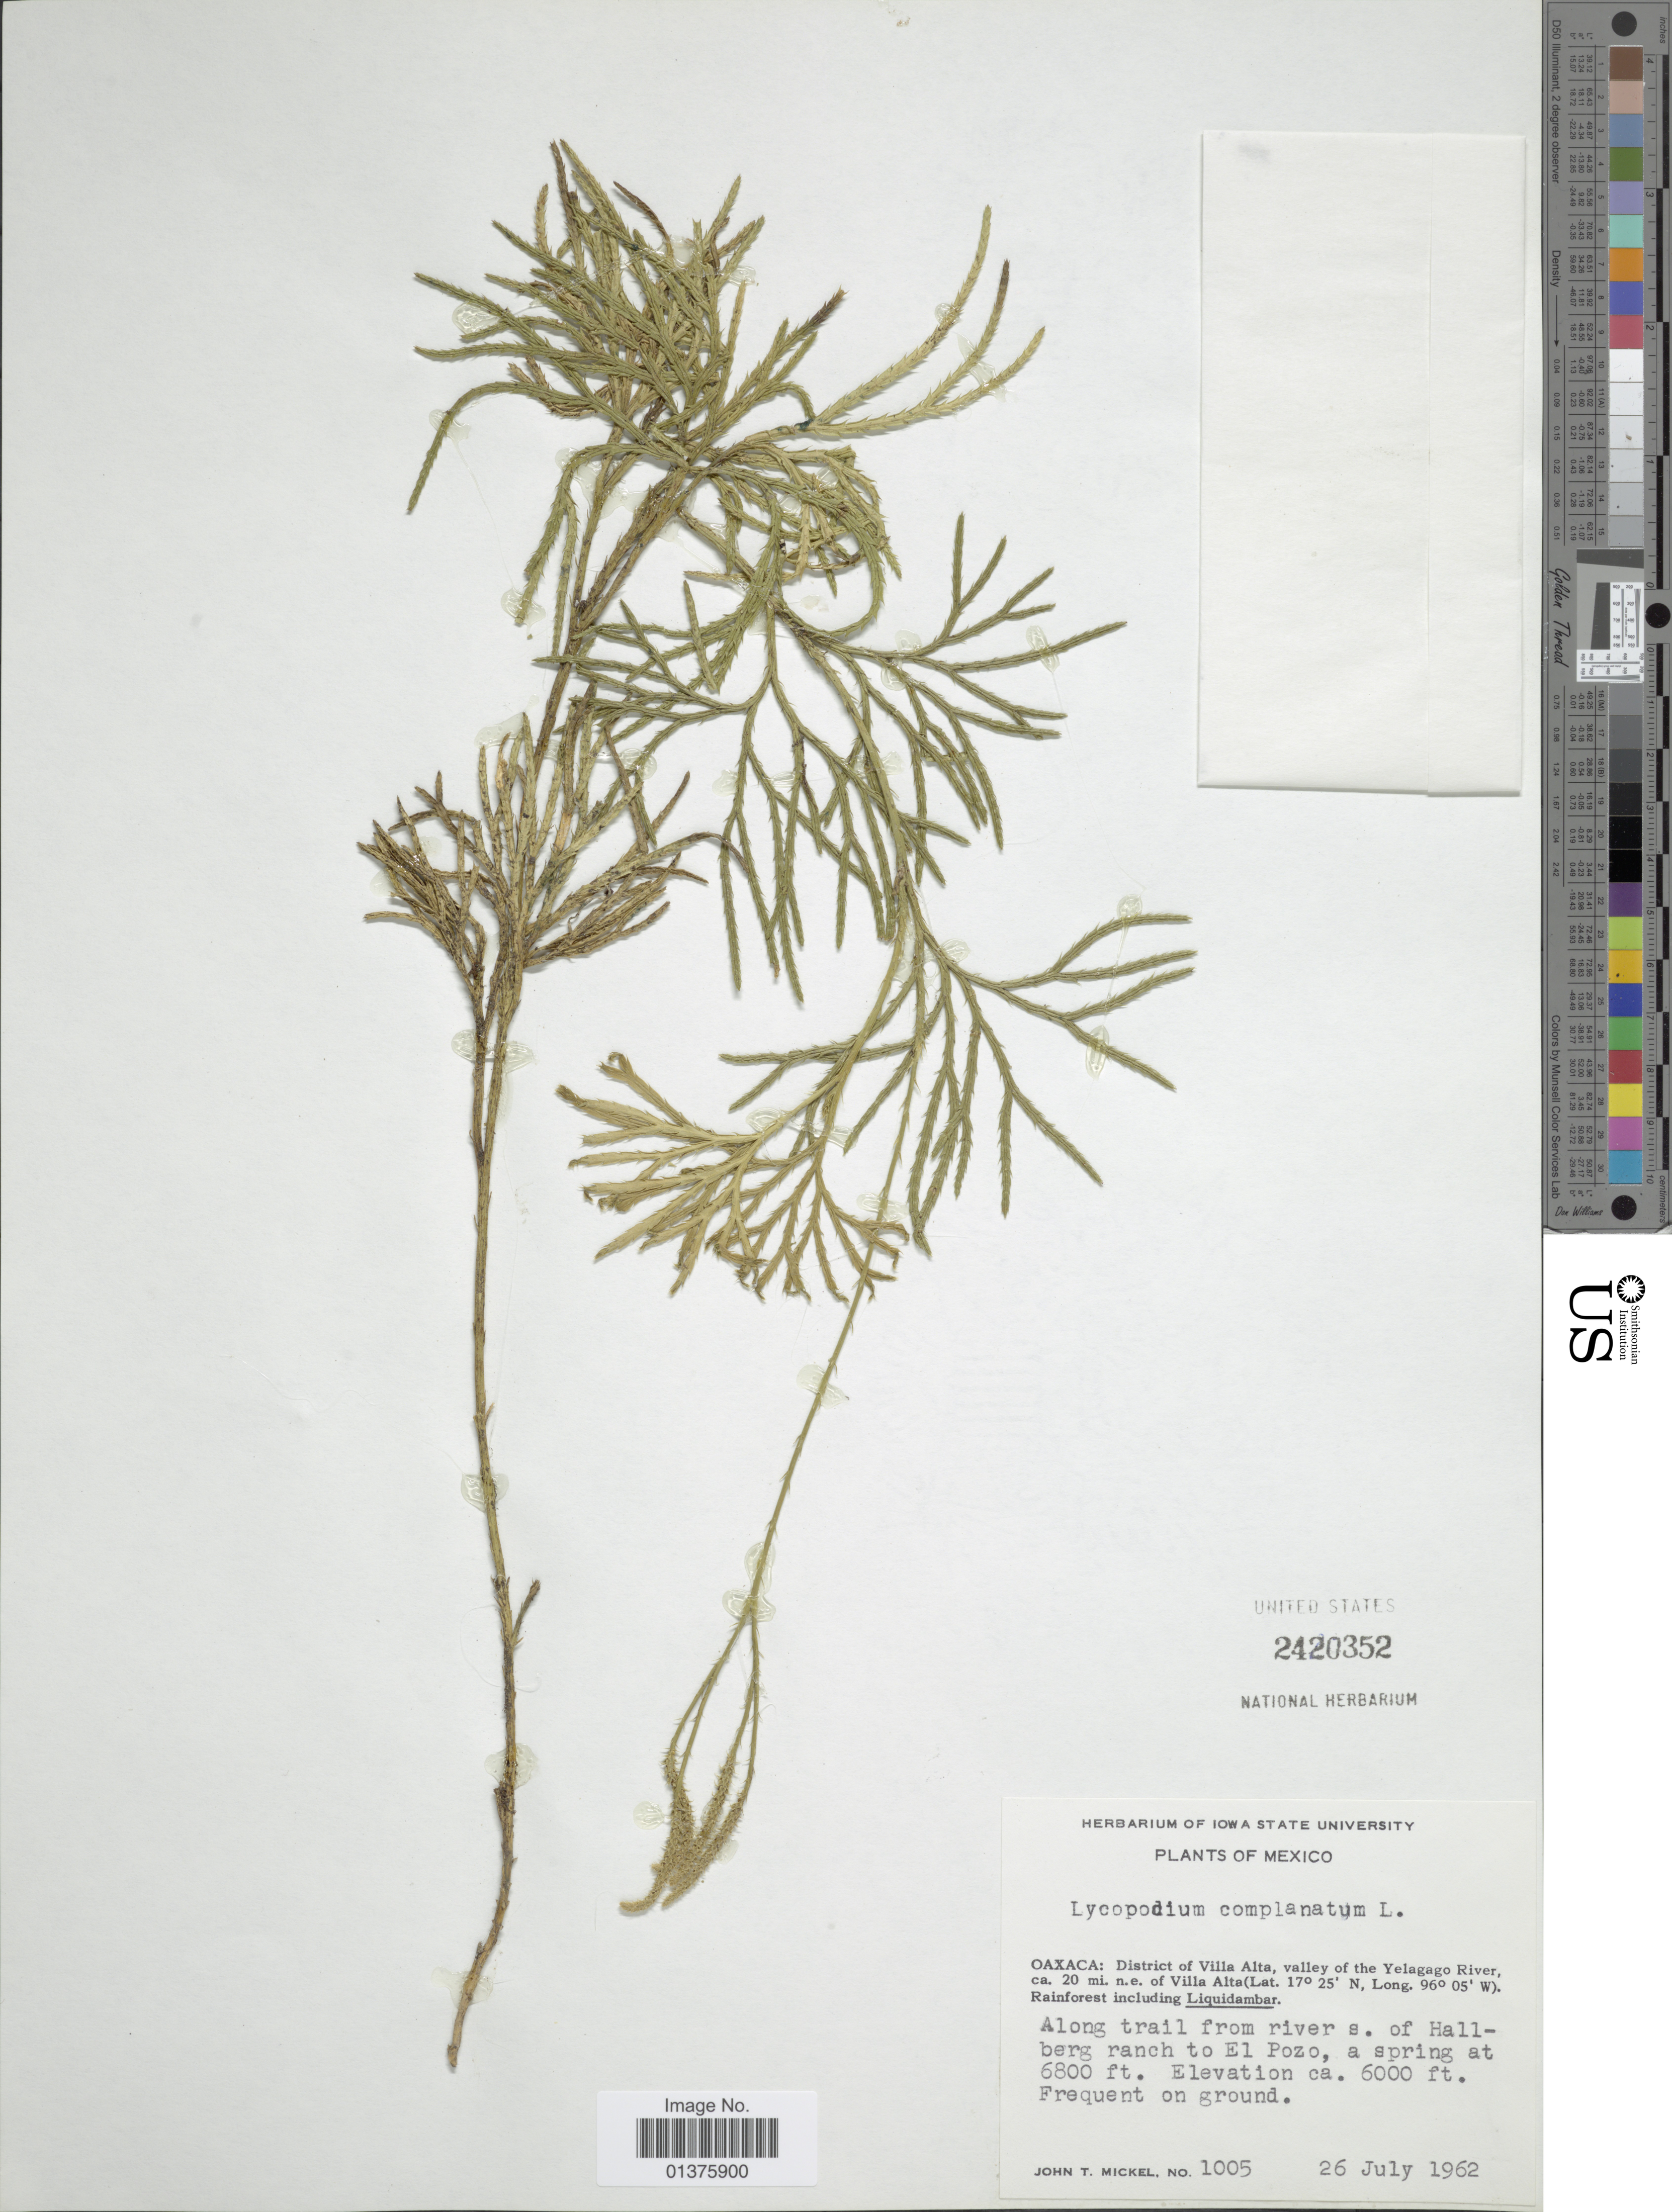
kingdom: Plantae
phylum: Tracheophyta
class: Lycopodiopsida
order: Lycopodiales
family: Lycopodiaceae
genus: Diphasiastrum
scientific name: Diphasiastrum thyoides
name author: (Humb. & Bonpl. ex Willd.) Holub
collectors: J. T. Mickel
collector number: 1005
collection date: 1962-07-26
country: Mexico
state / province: Oaxaca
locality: District of Villa Alta, valley of the Yelagago River, ca. 20 mi. n.e. of Villa Alta, along trail from river s. of Hallberg ranch to El Pozo, a spring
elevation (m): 1829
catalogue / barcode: US 2420352